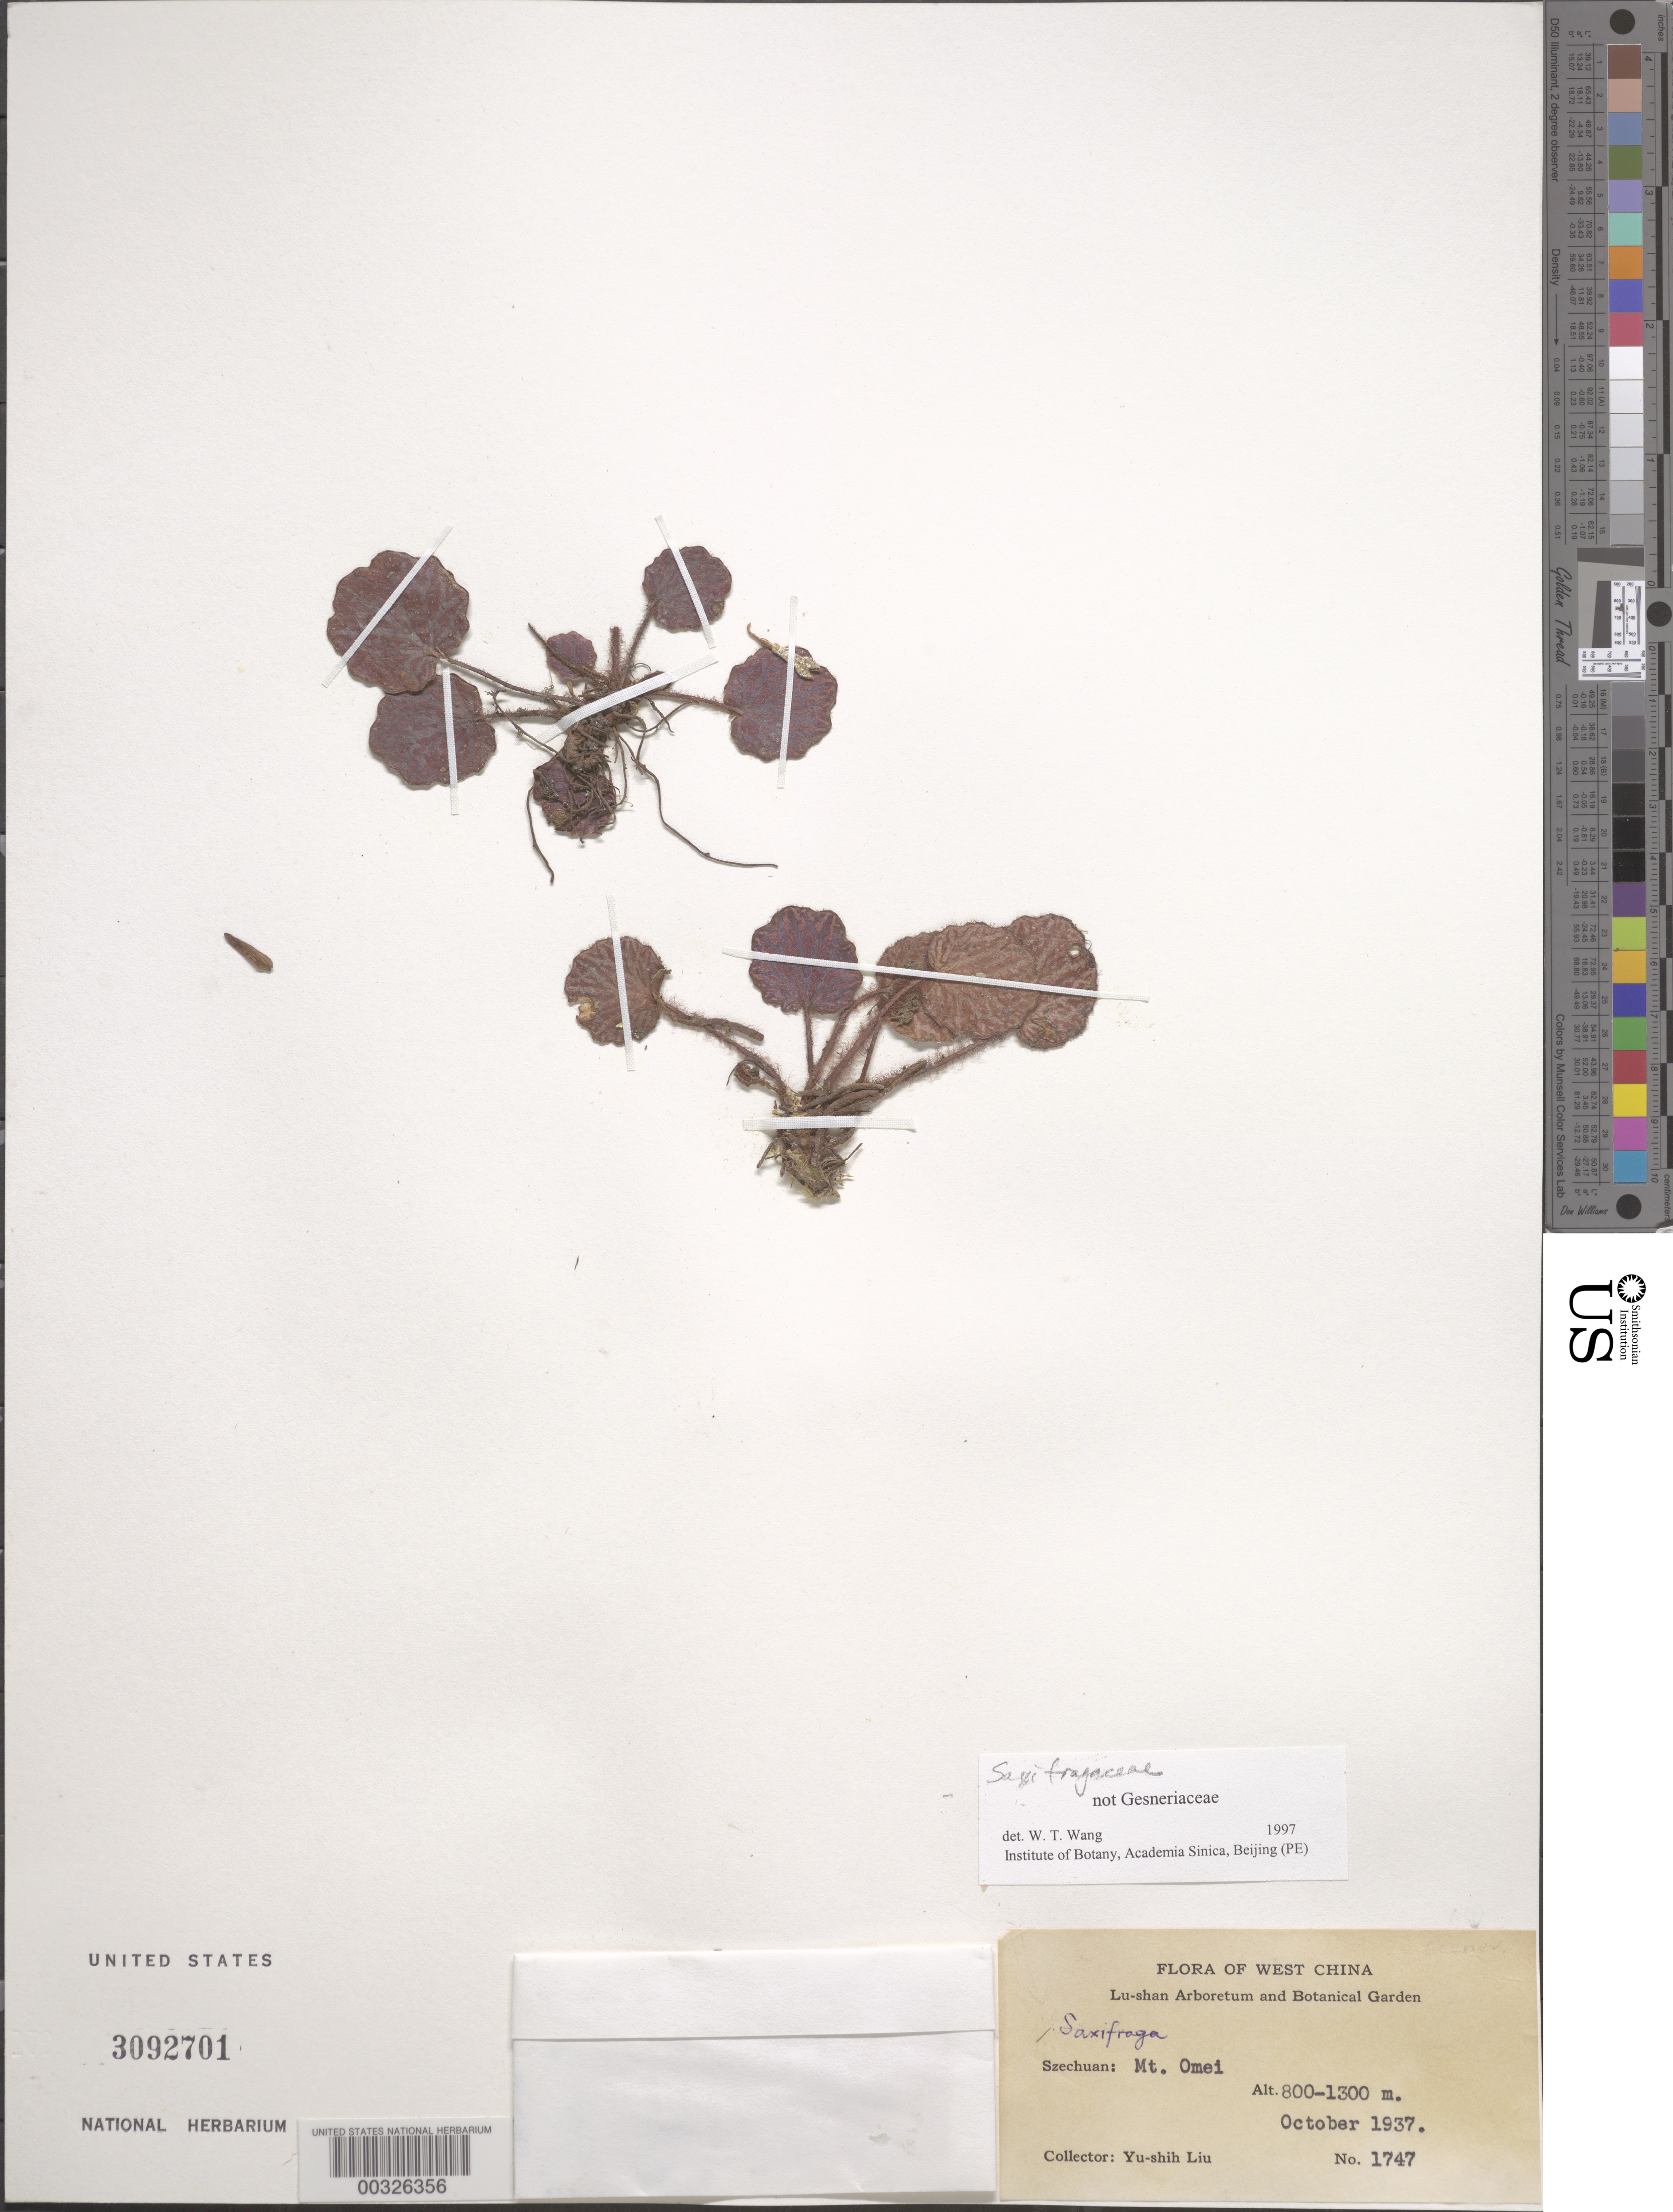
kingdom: Plantae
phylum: Tracheophyta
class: Magnoliopsida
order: Saxifragales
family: Saxifragaceae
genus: Saxifraga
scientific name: Saxifraga sp.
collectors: Y.-S. Liu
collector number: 1747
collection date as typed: Oct 1937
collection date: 1937-10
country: China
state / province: Sichuan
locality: Szechuan, mt omei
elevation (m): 800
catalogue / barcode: US 3092701